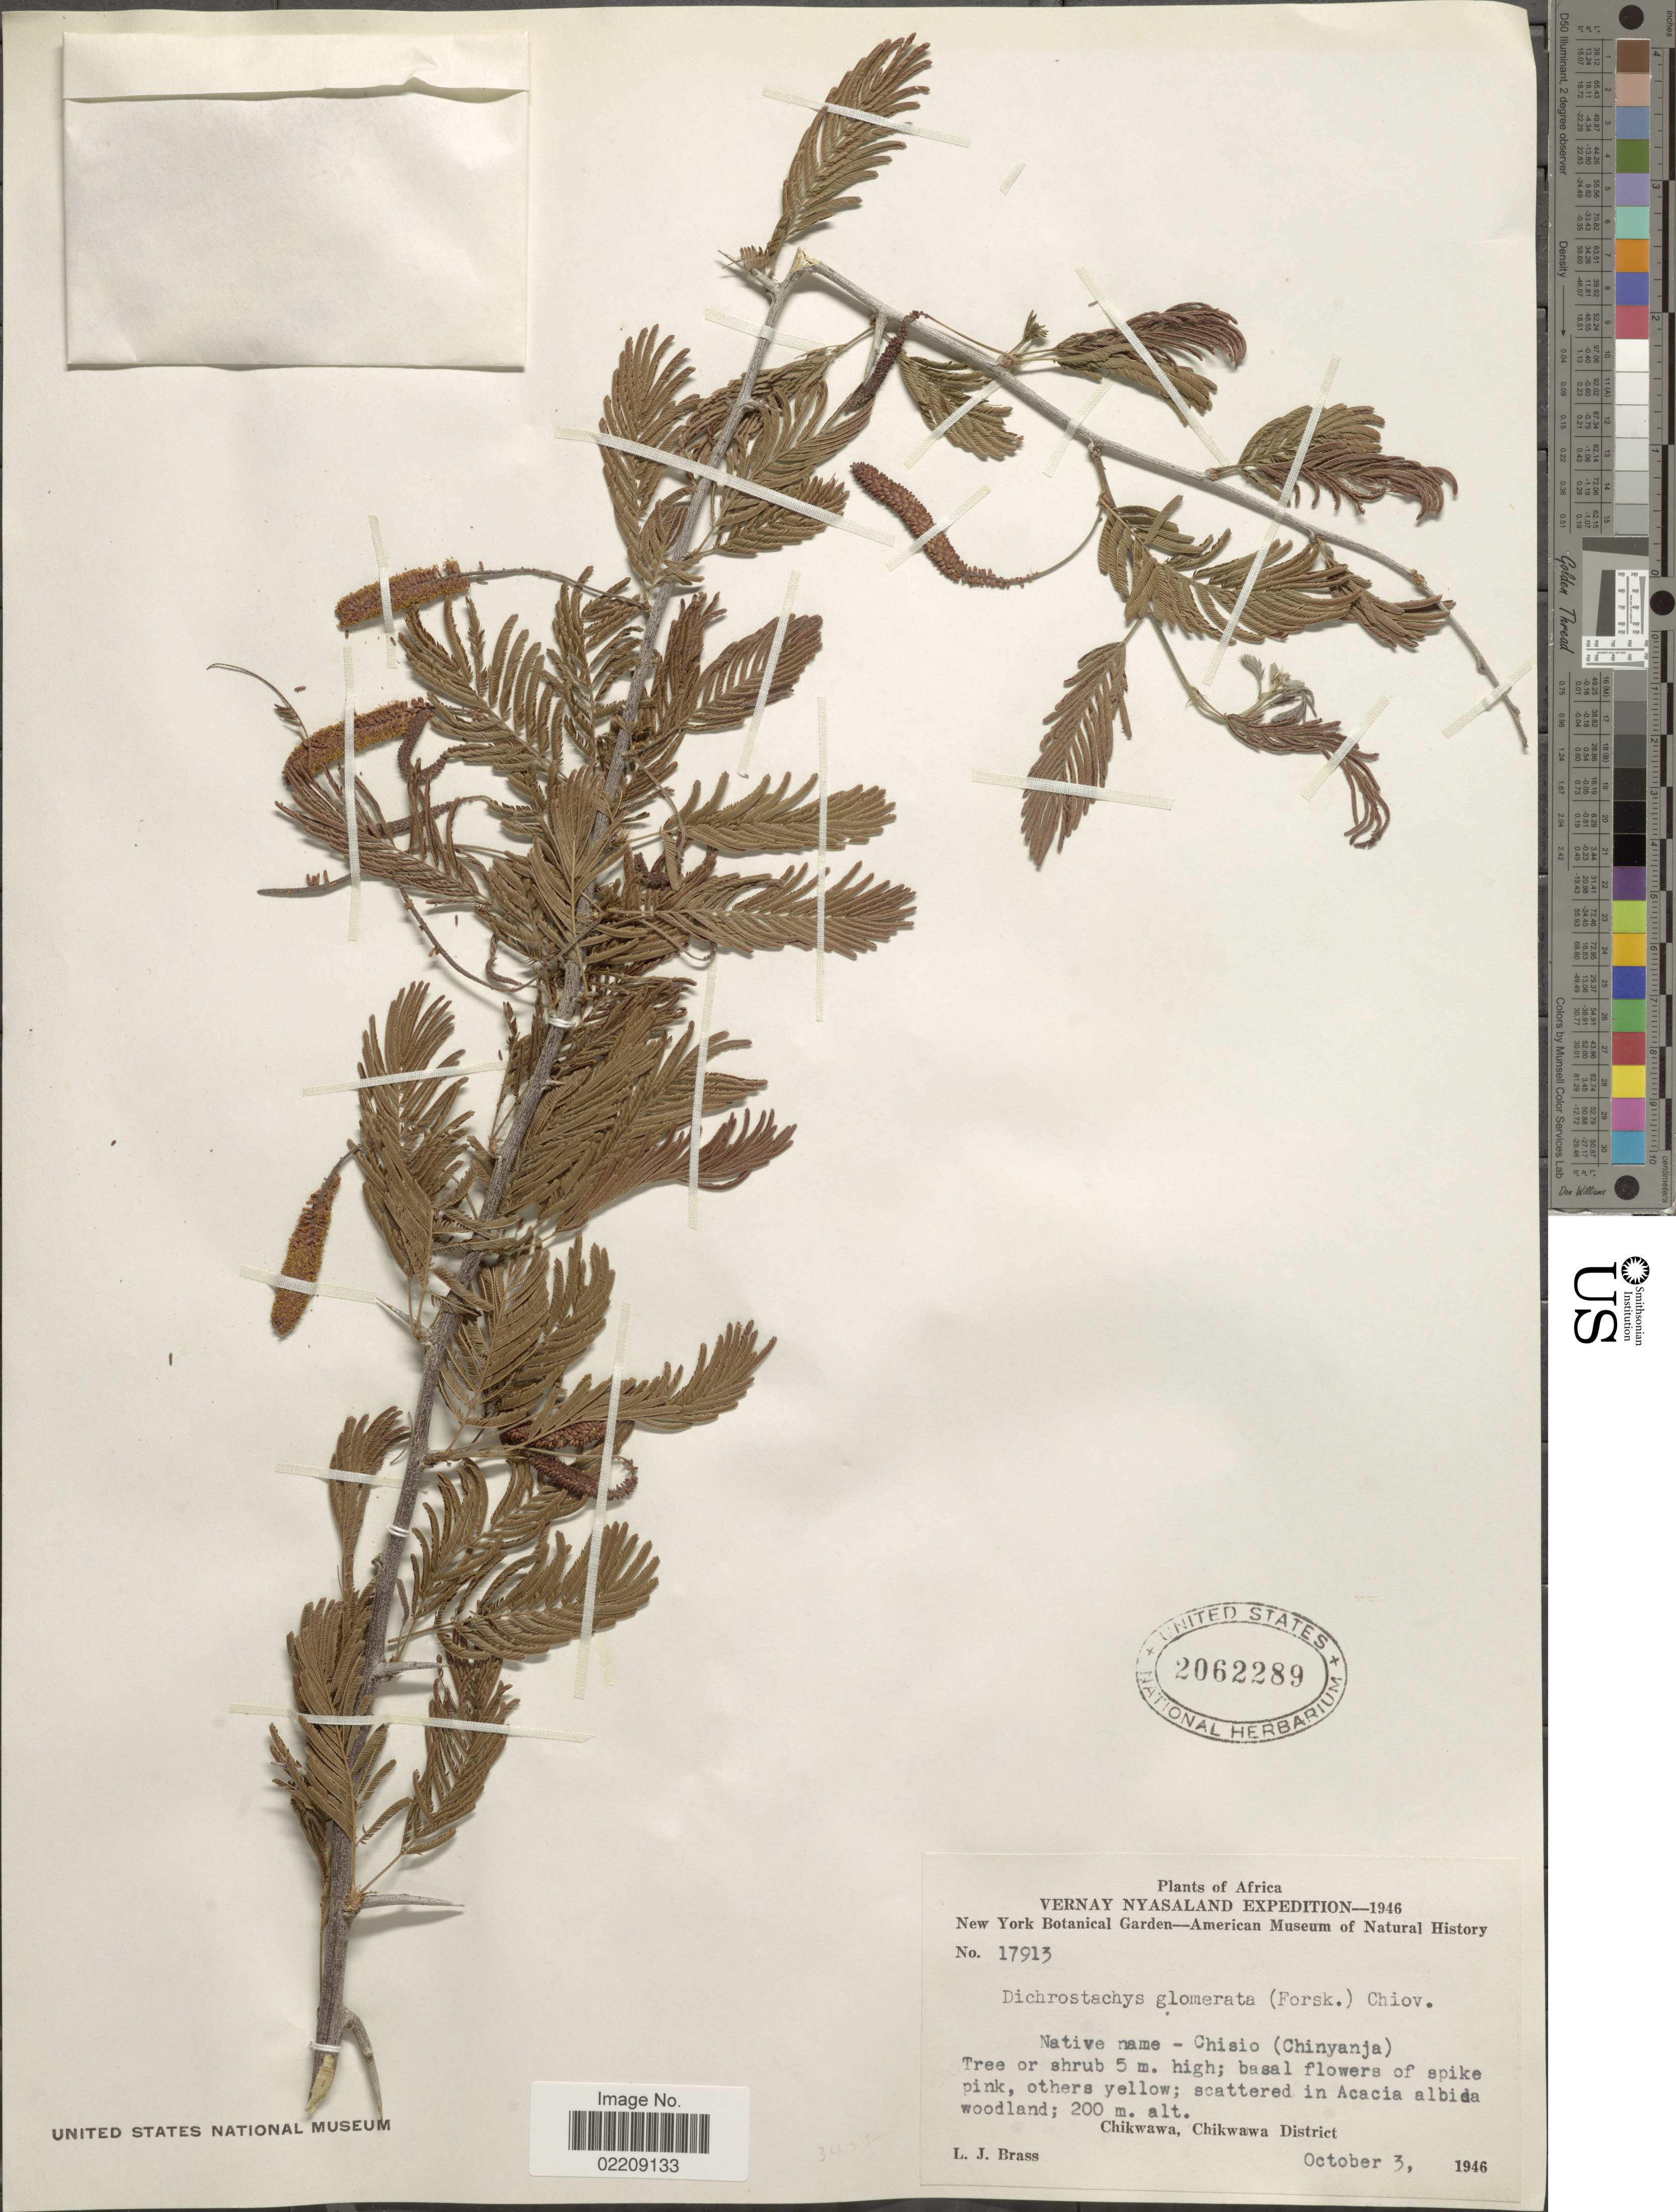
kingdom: Plantae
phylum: Tracheophyta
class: Magnoliopsida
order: Fabales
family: Fabaceae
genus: Dichrostachys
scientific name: Dichrostachys glomerata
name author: (Forssk.) Chiov.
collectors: L. J. Brass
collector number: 17913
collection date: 1946-10-03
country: Malawi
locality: Africa, Vernay Nyasa, Native name - Chisio (Chinyanja), Chikwawa, Chikwawa District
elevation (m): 200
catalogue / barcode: US 2062289